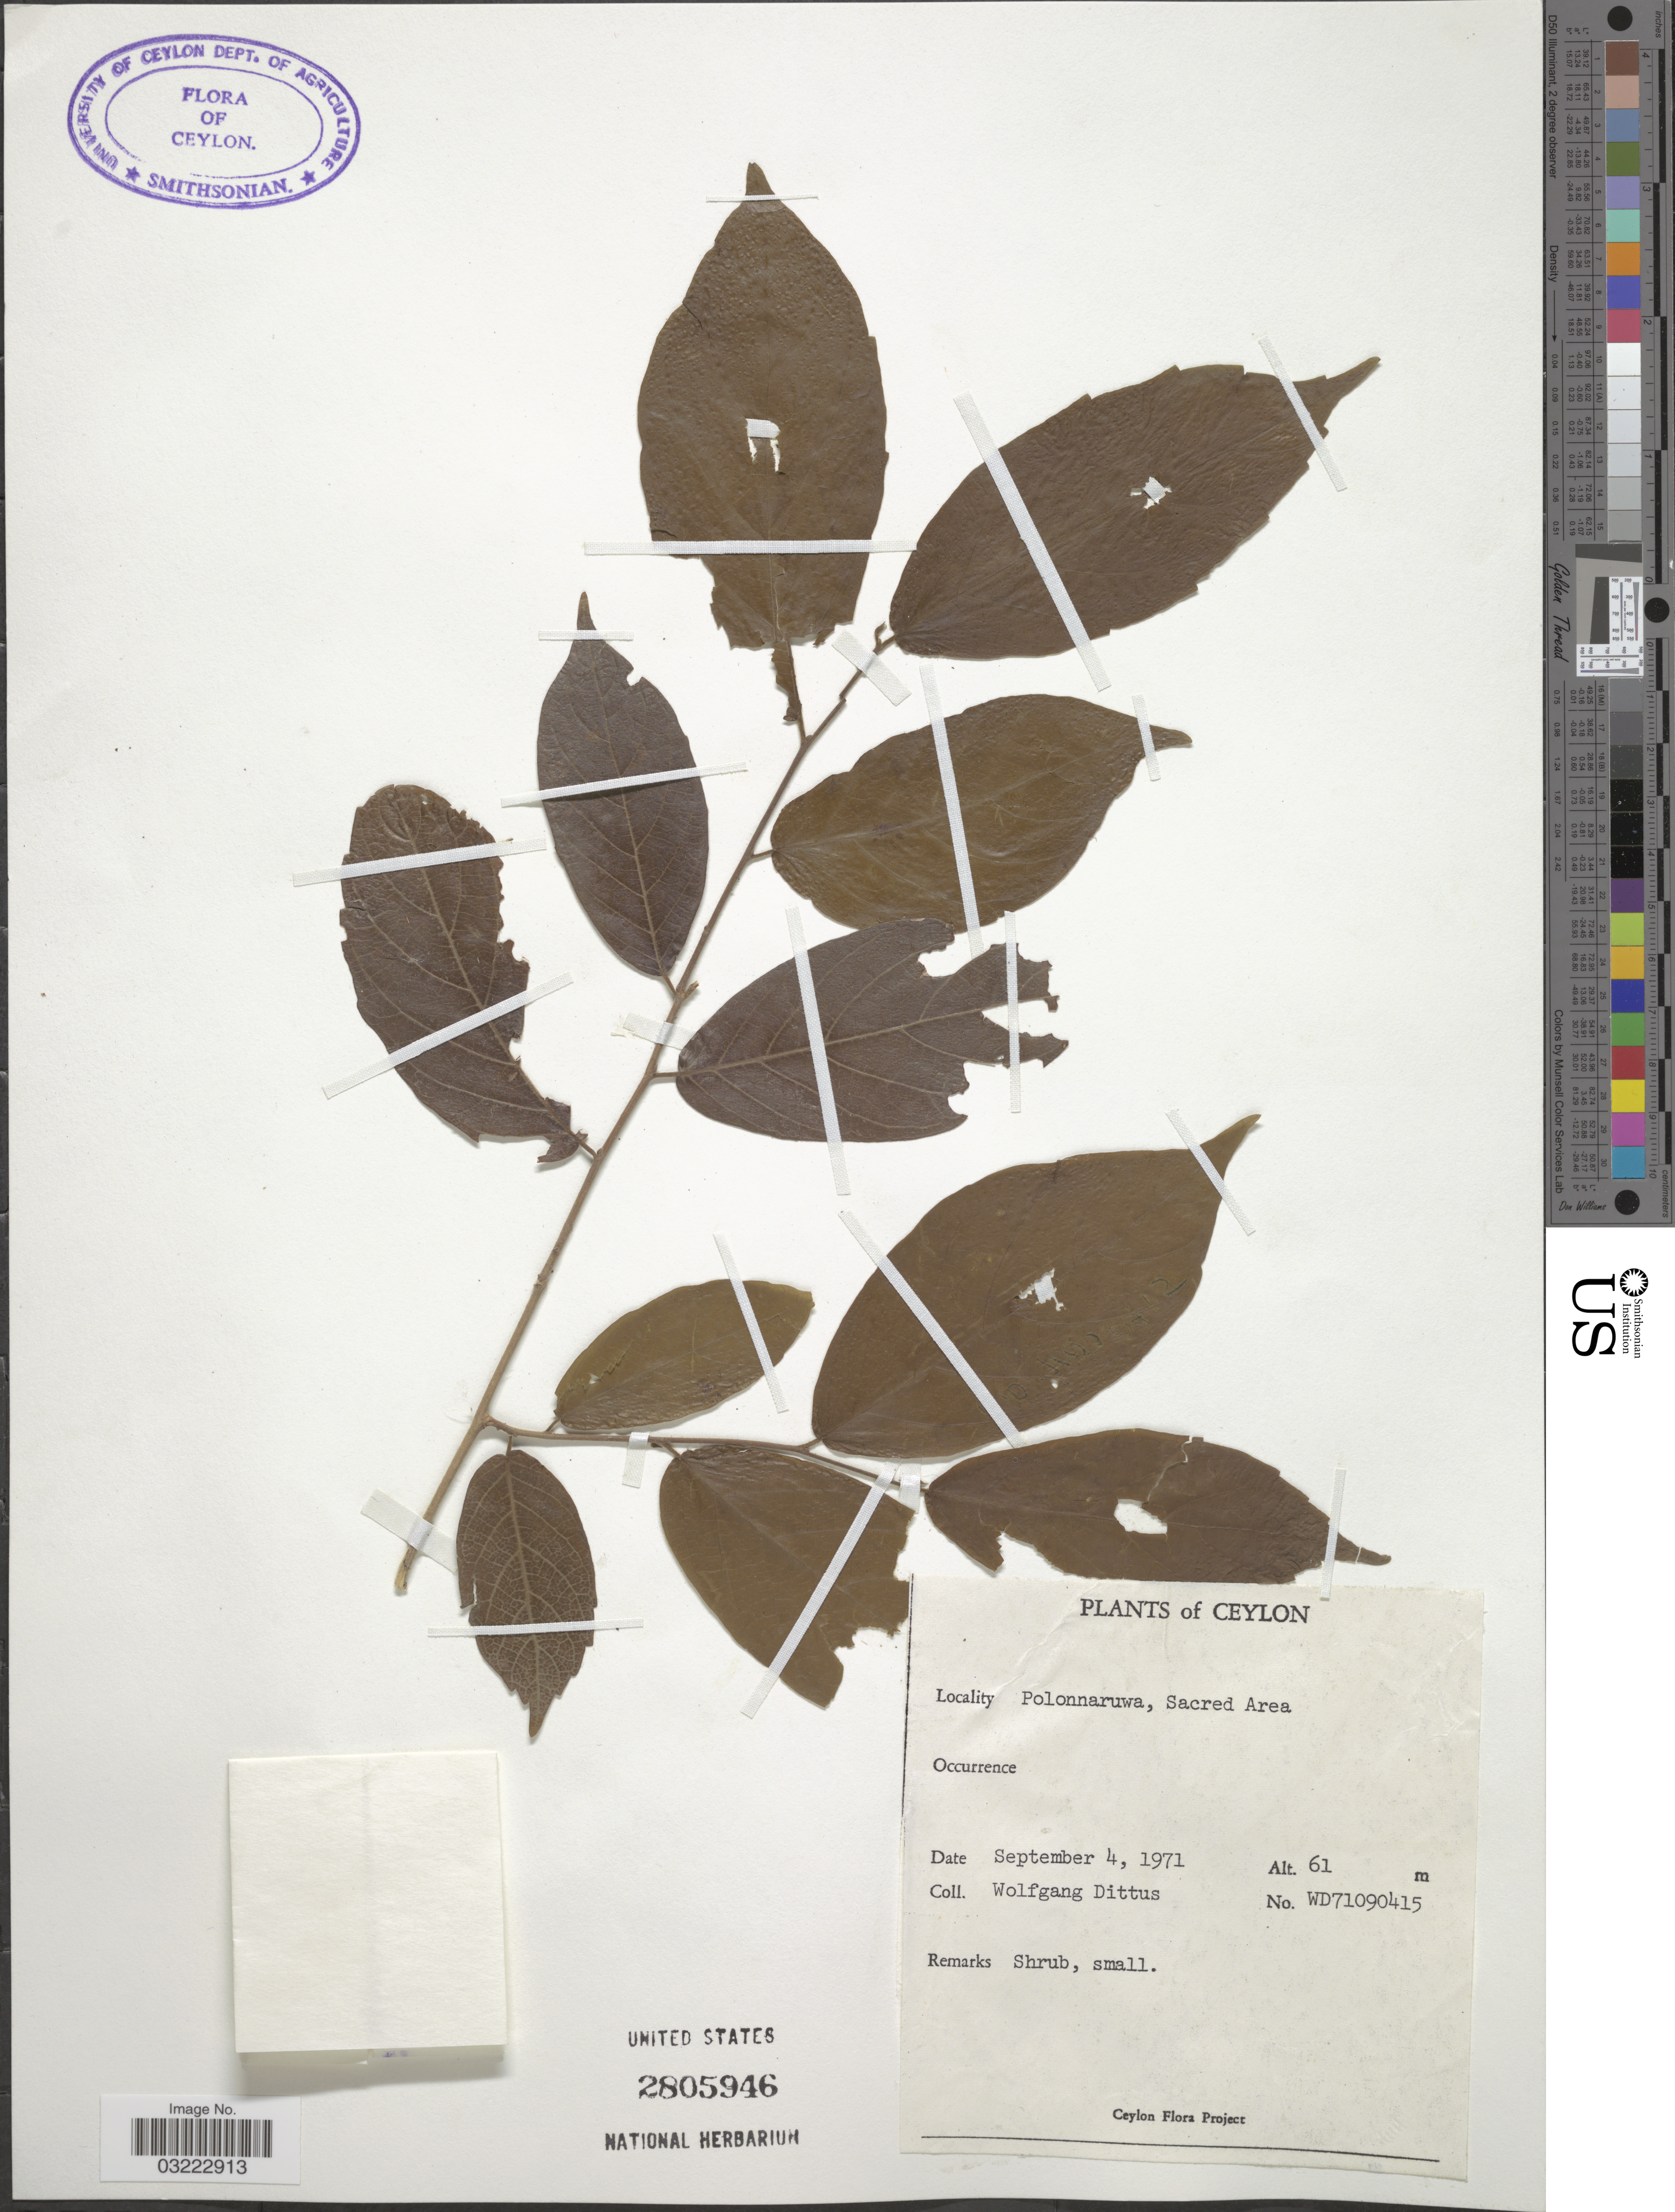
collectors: W. Dittus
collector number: WD71090415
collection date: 1971-09-04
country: Sri Lanka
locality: Ceylon. Polonnaruwa, Sacred Area.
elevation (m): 61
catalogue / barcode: US 2805946